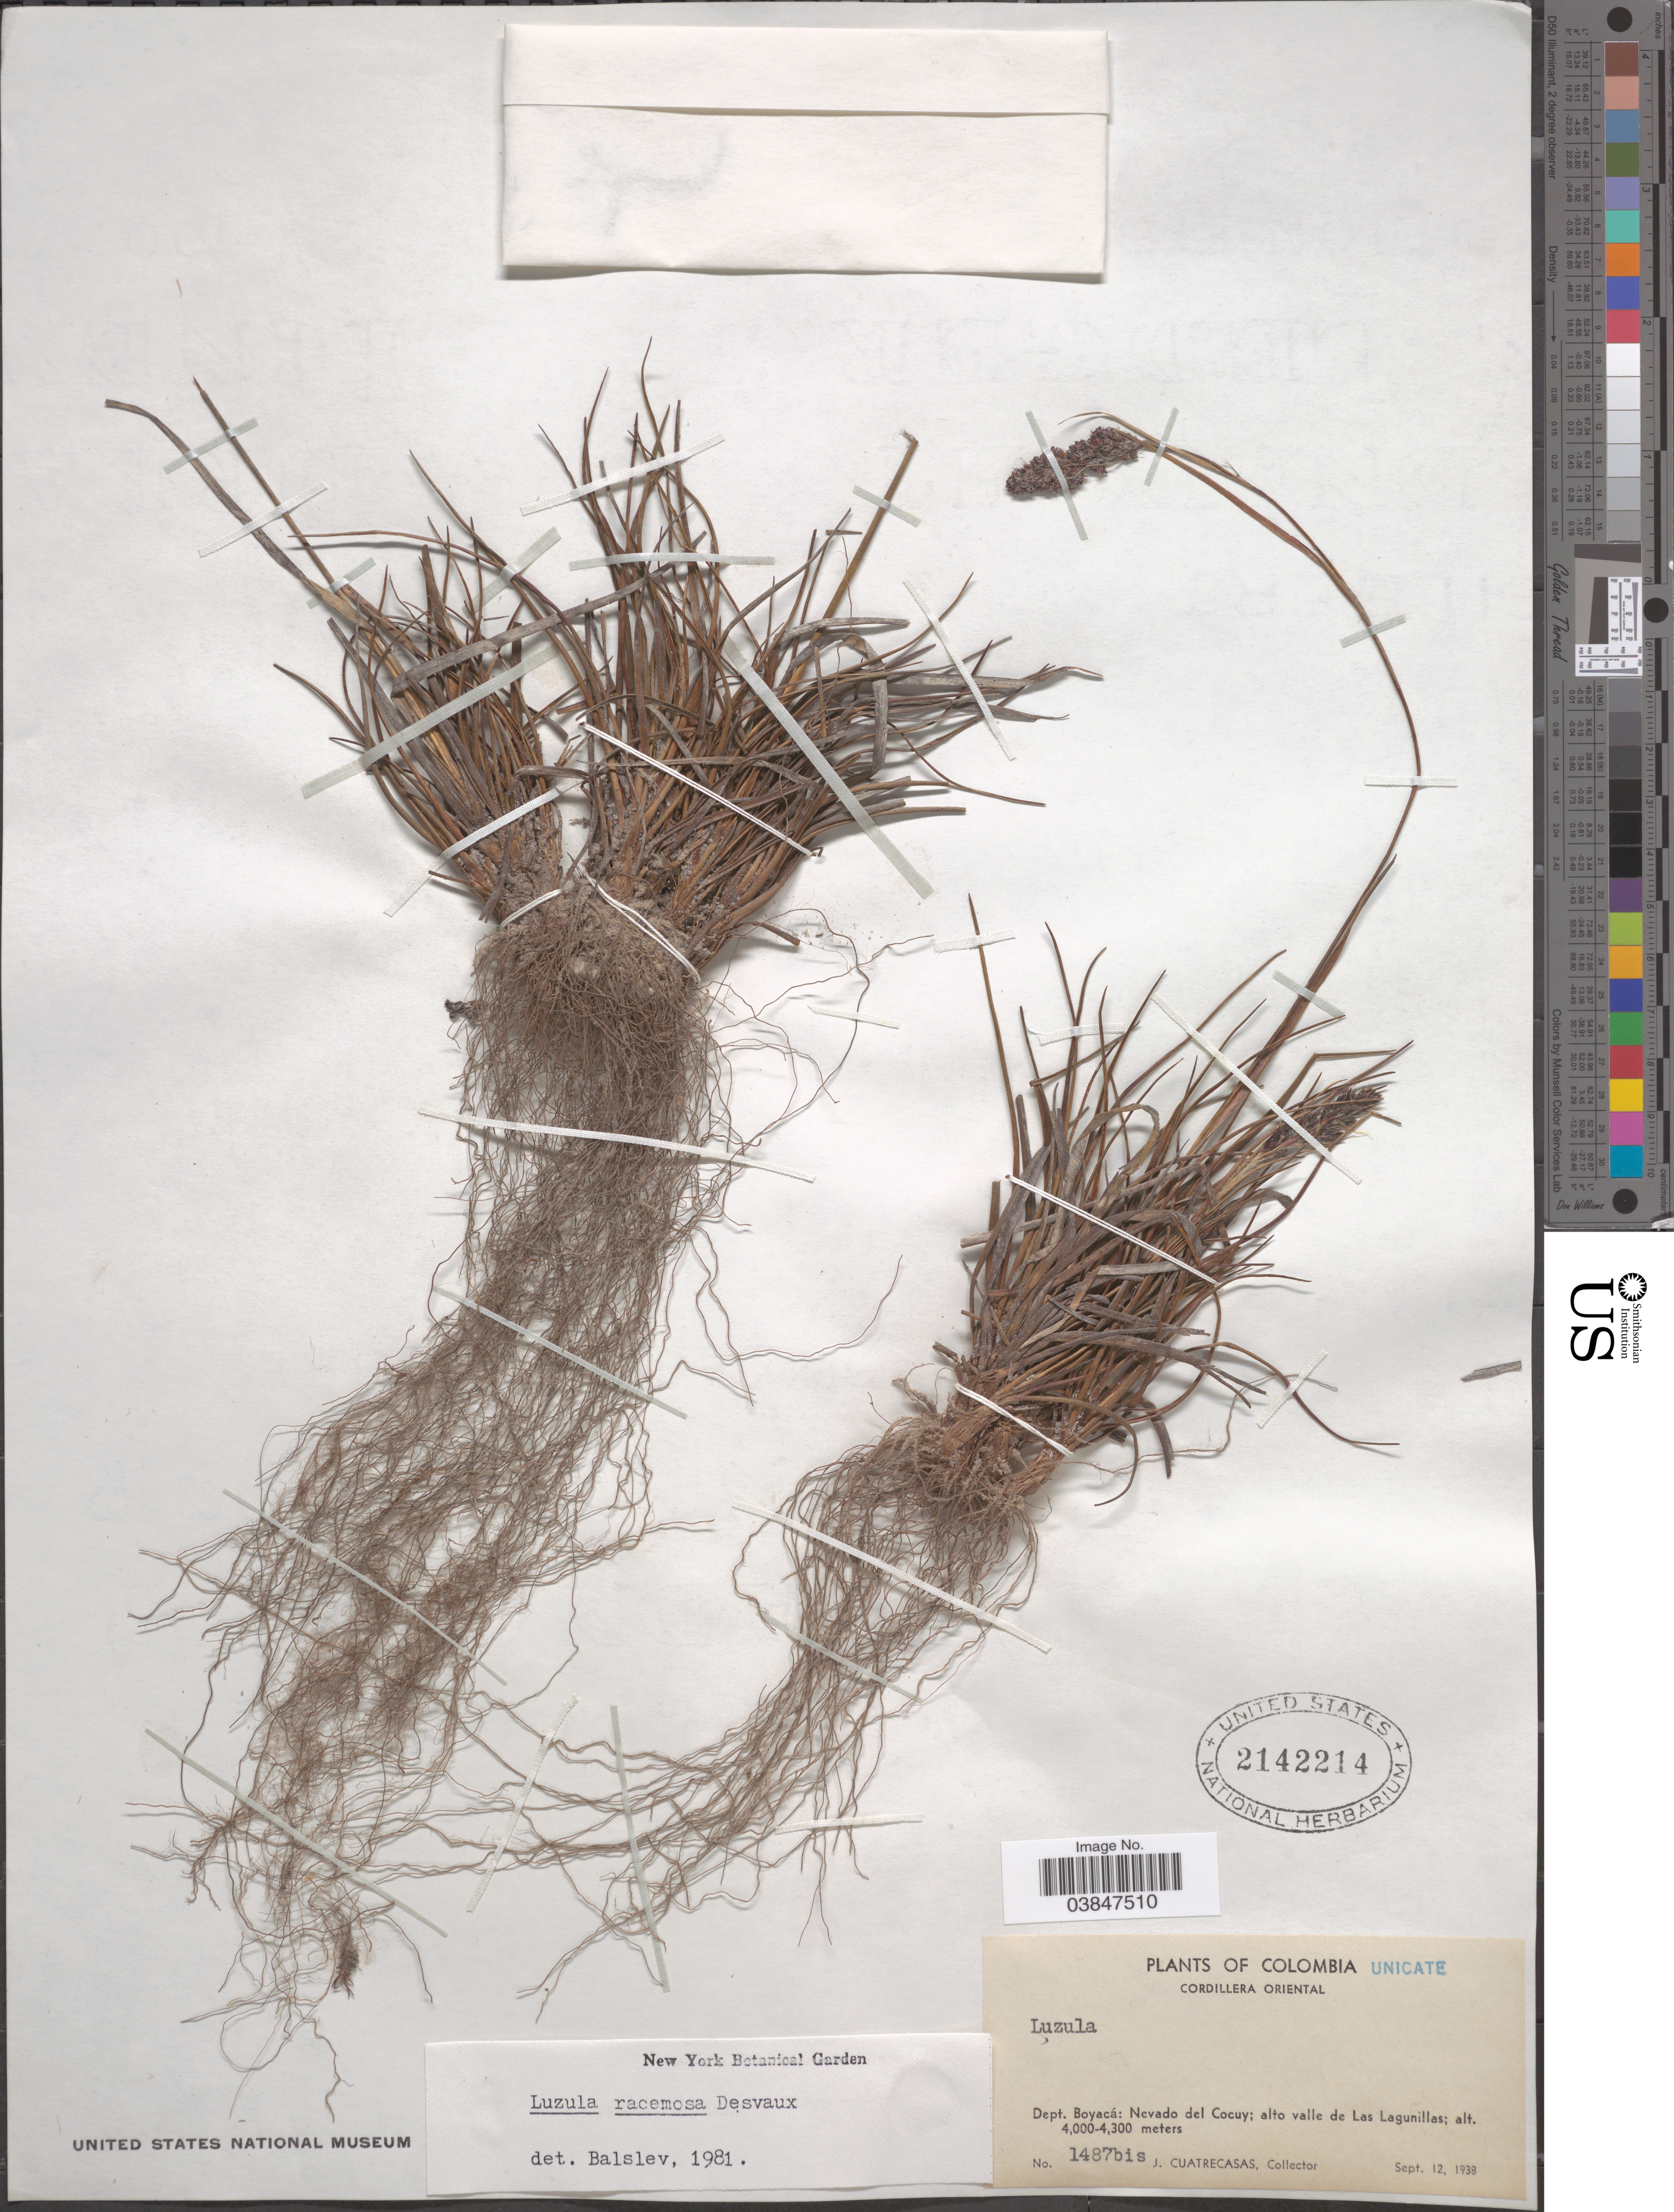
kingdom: Plantae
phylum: Tracheophyta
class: Liliopsida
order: Poales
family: Juncaceae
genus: Luzula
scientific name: Luzula racemosa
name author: Desv.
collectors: J. Cuatrecasas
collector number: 1487bis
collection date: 1938-09-12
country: Colombia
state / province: Boyacá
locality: Cordillera Oriental. Dept. Boyacá: Nevado del Cocuy; alto valle de Las Lagunillas.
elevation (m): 4000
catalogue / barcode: US 2142214